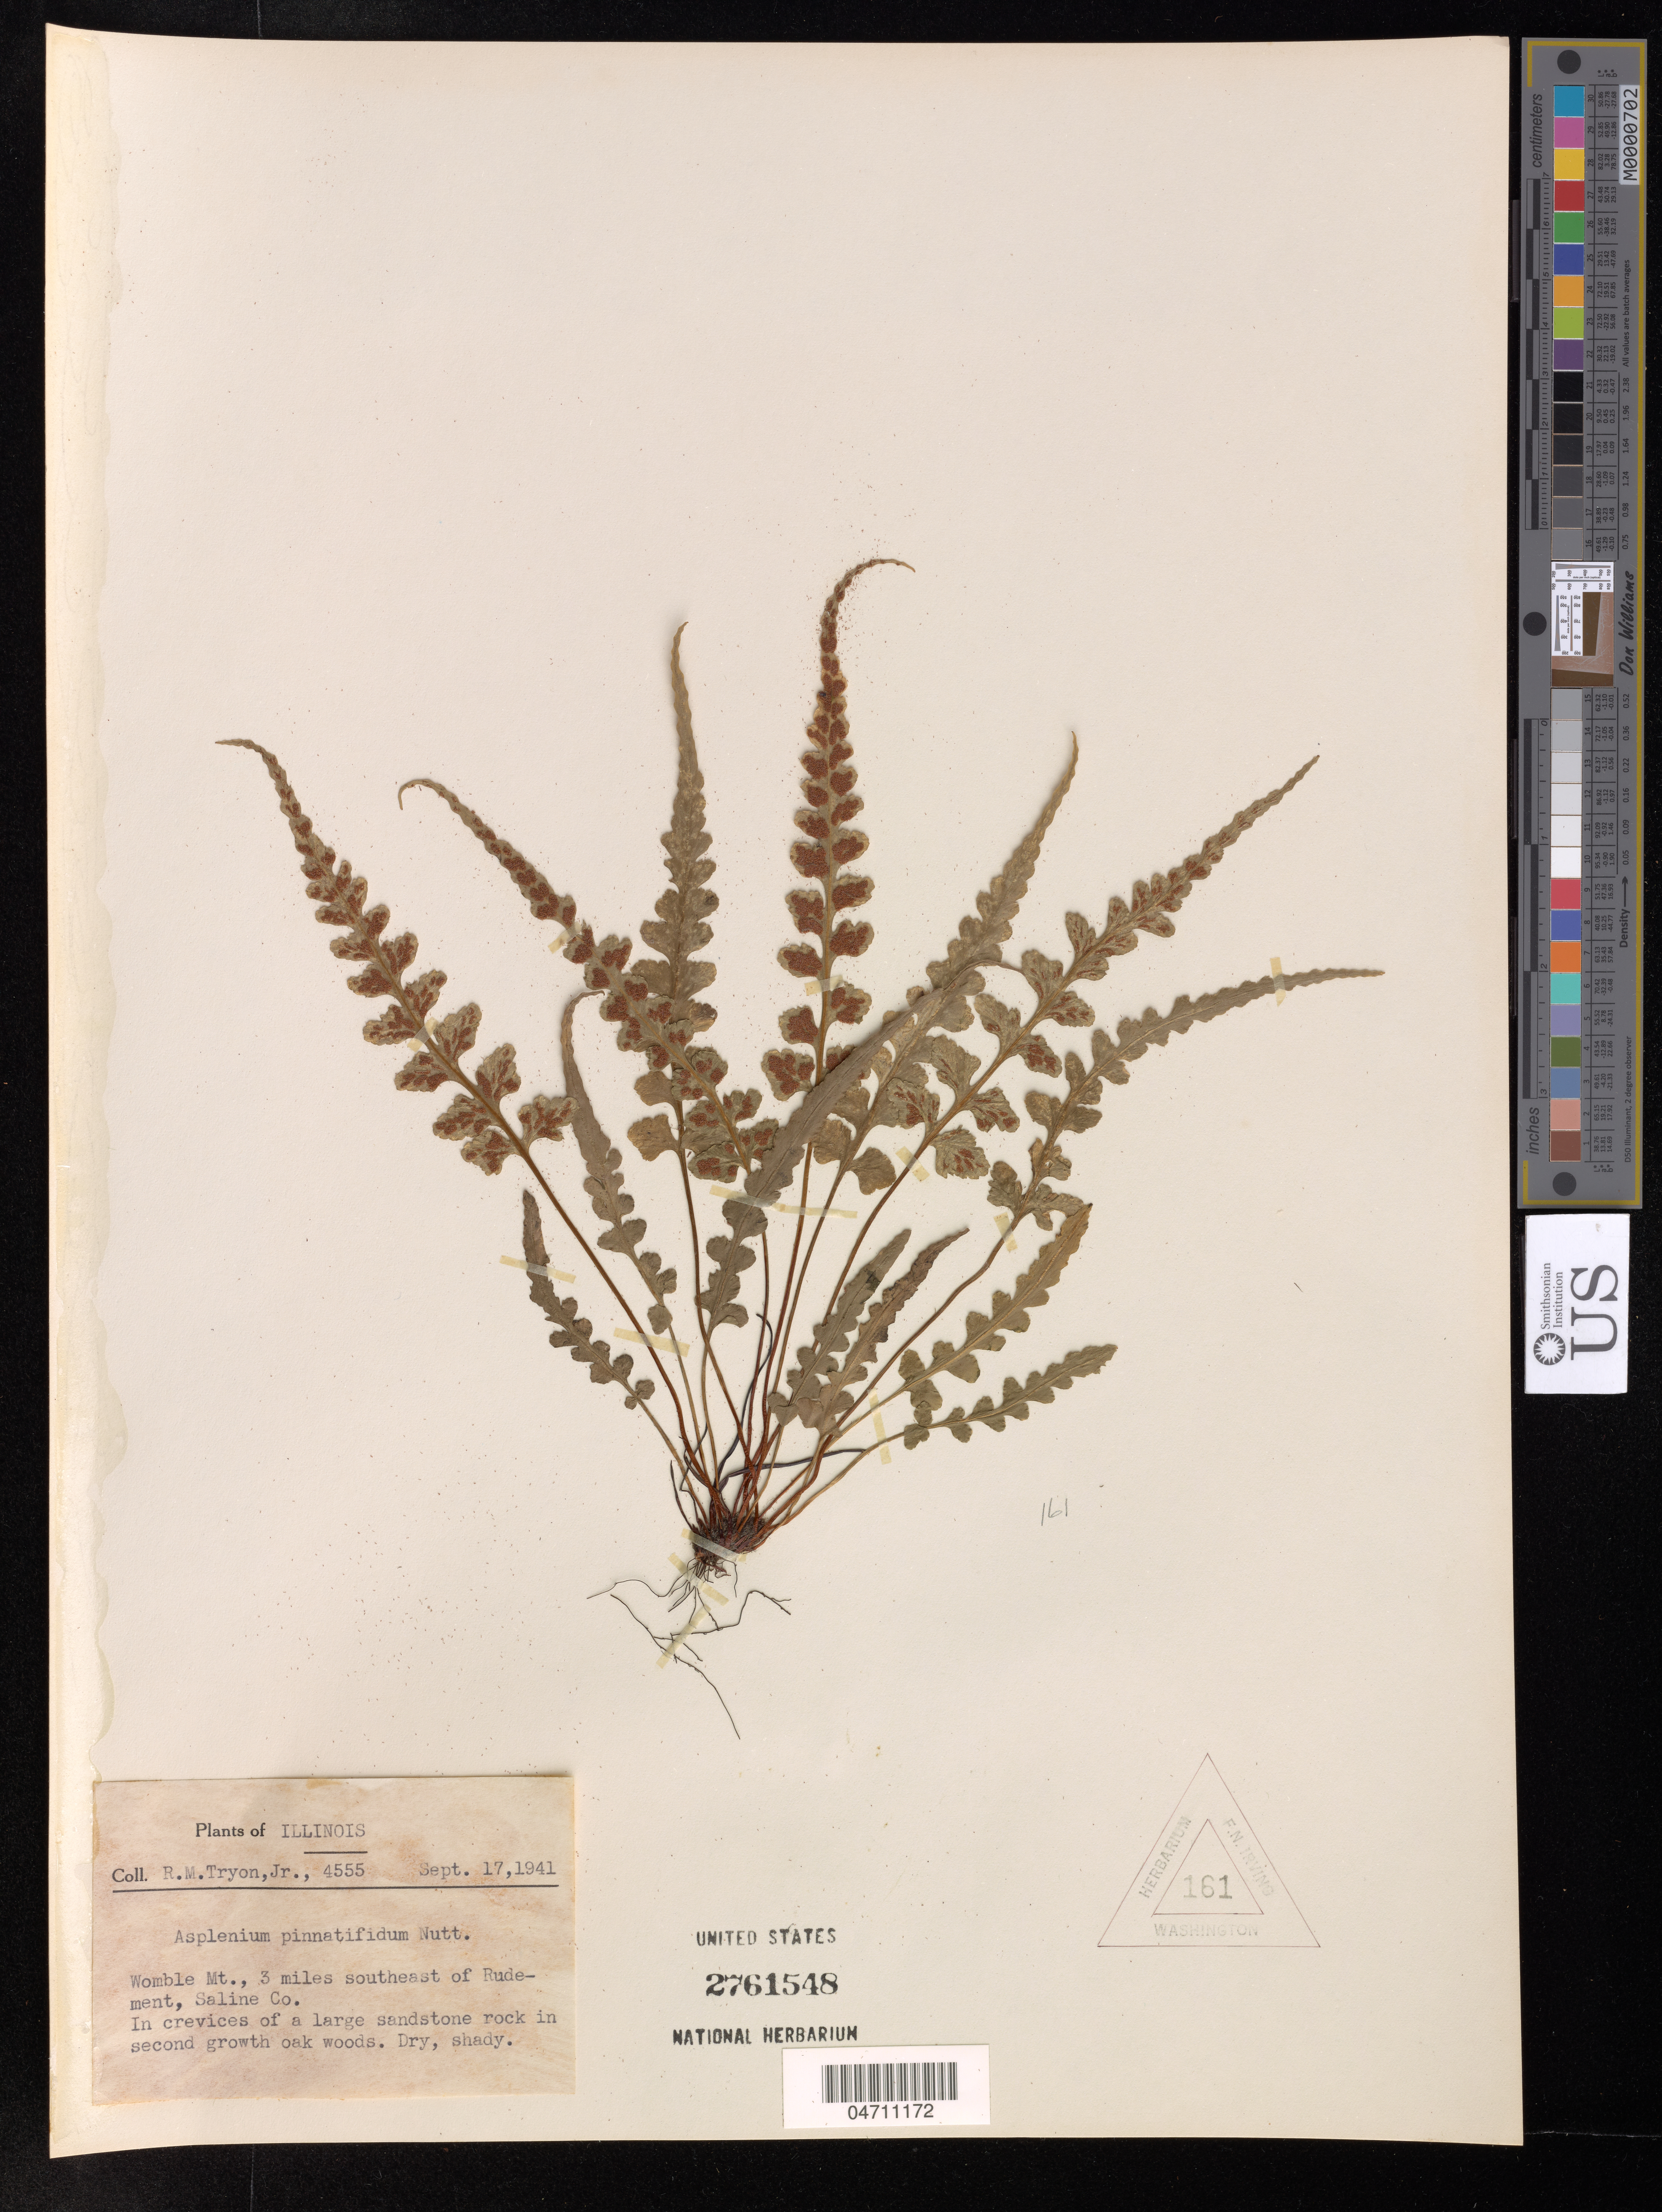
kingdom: Plantae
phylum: Tracheophyta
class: Polypodiopsida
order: Polypodiales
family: Aspleniaceae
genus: Asplenium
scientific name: Asplenium pinnatifidum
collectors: R. M. Tryon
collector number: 4555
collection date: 1941-09-17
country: United States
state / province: Illinois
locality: Womble Mts., 3 miles southeast of Rudement, Saline Co.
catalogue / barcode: US 2761548